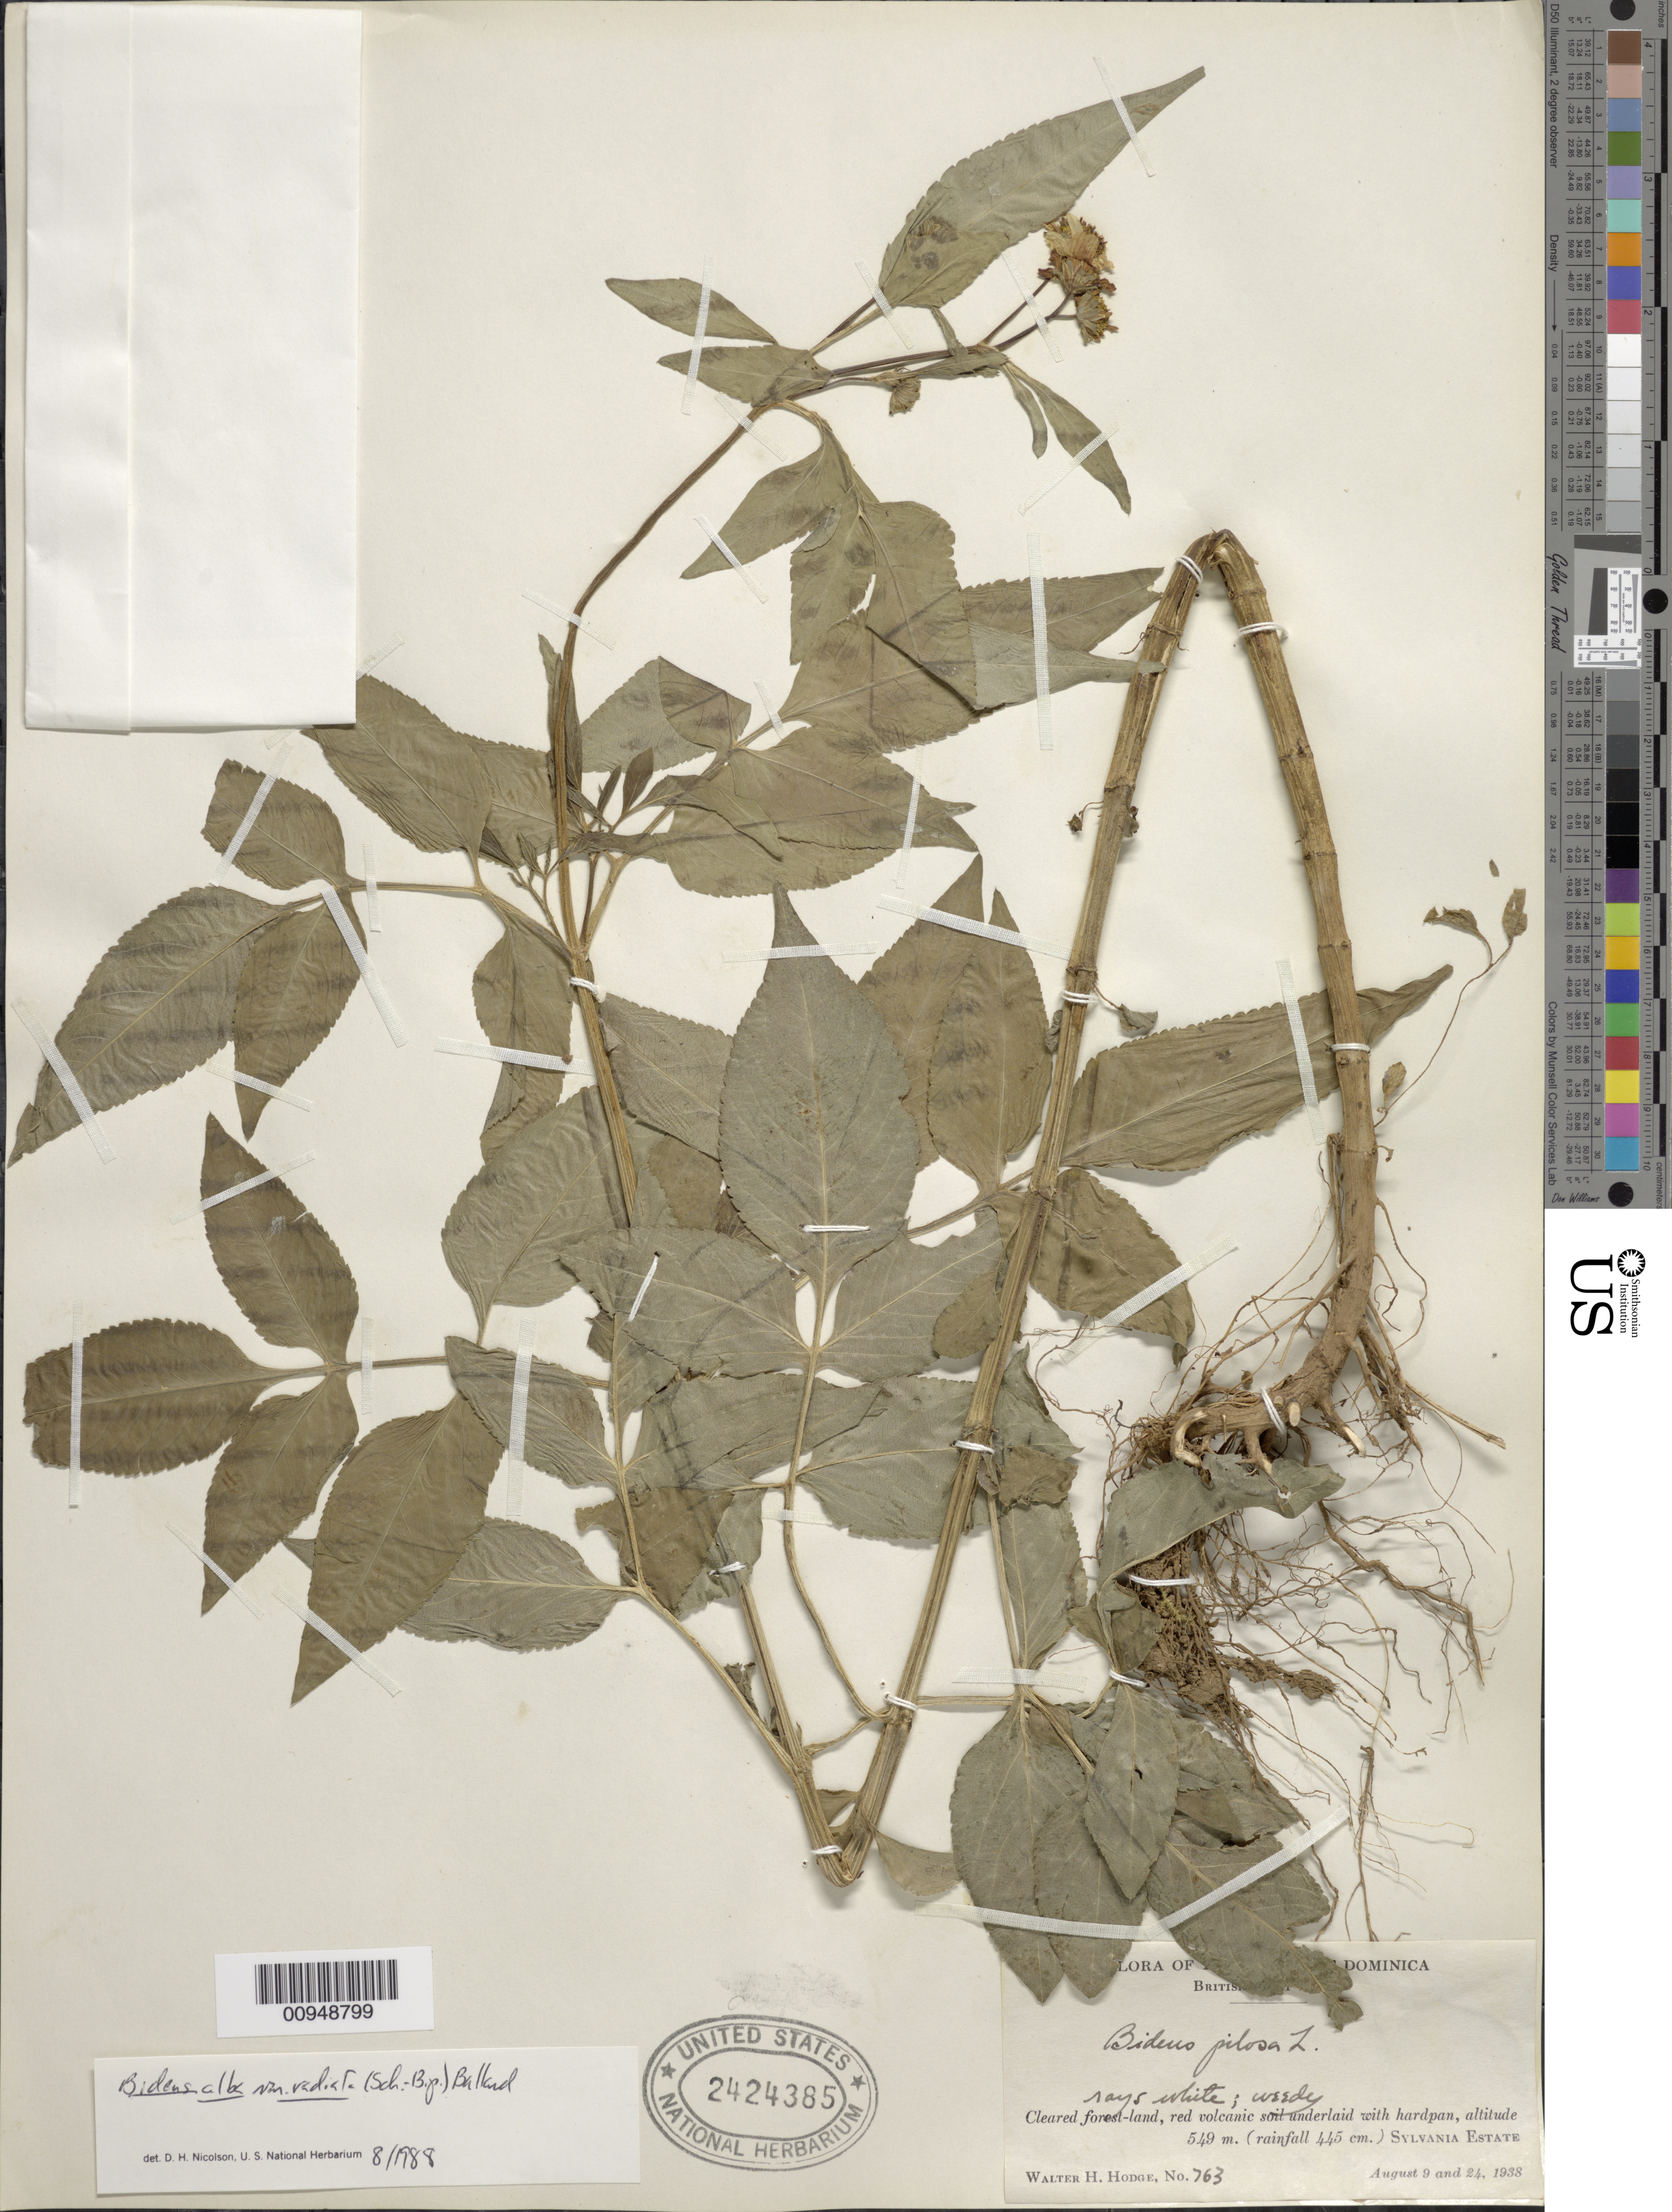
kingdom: Plantae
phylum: Tracheophyta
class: Magnoliopsida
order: Asterales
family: Asteraceae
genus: Bidens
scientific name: Bidens alba var. radiata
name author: (Sch. Bip.) R.E. Ballard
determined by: Nicolson, Dan H.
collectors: W. Hodge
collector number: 763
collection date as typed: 09 Aug 1938 and 24 Aug 1938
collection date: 1938-08-09,1938-08-24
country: Dominica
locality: Sylvania Estate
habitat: Cleared forest-land, red volcanic soil underlaid with hardpan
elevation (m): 549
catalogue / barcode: US 2424385